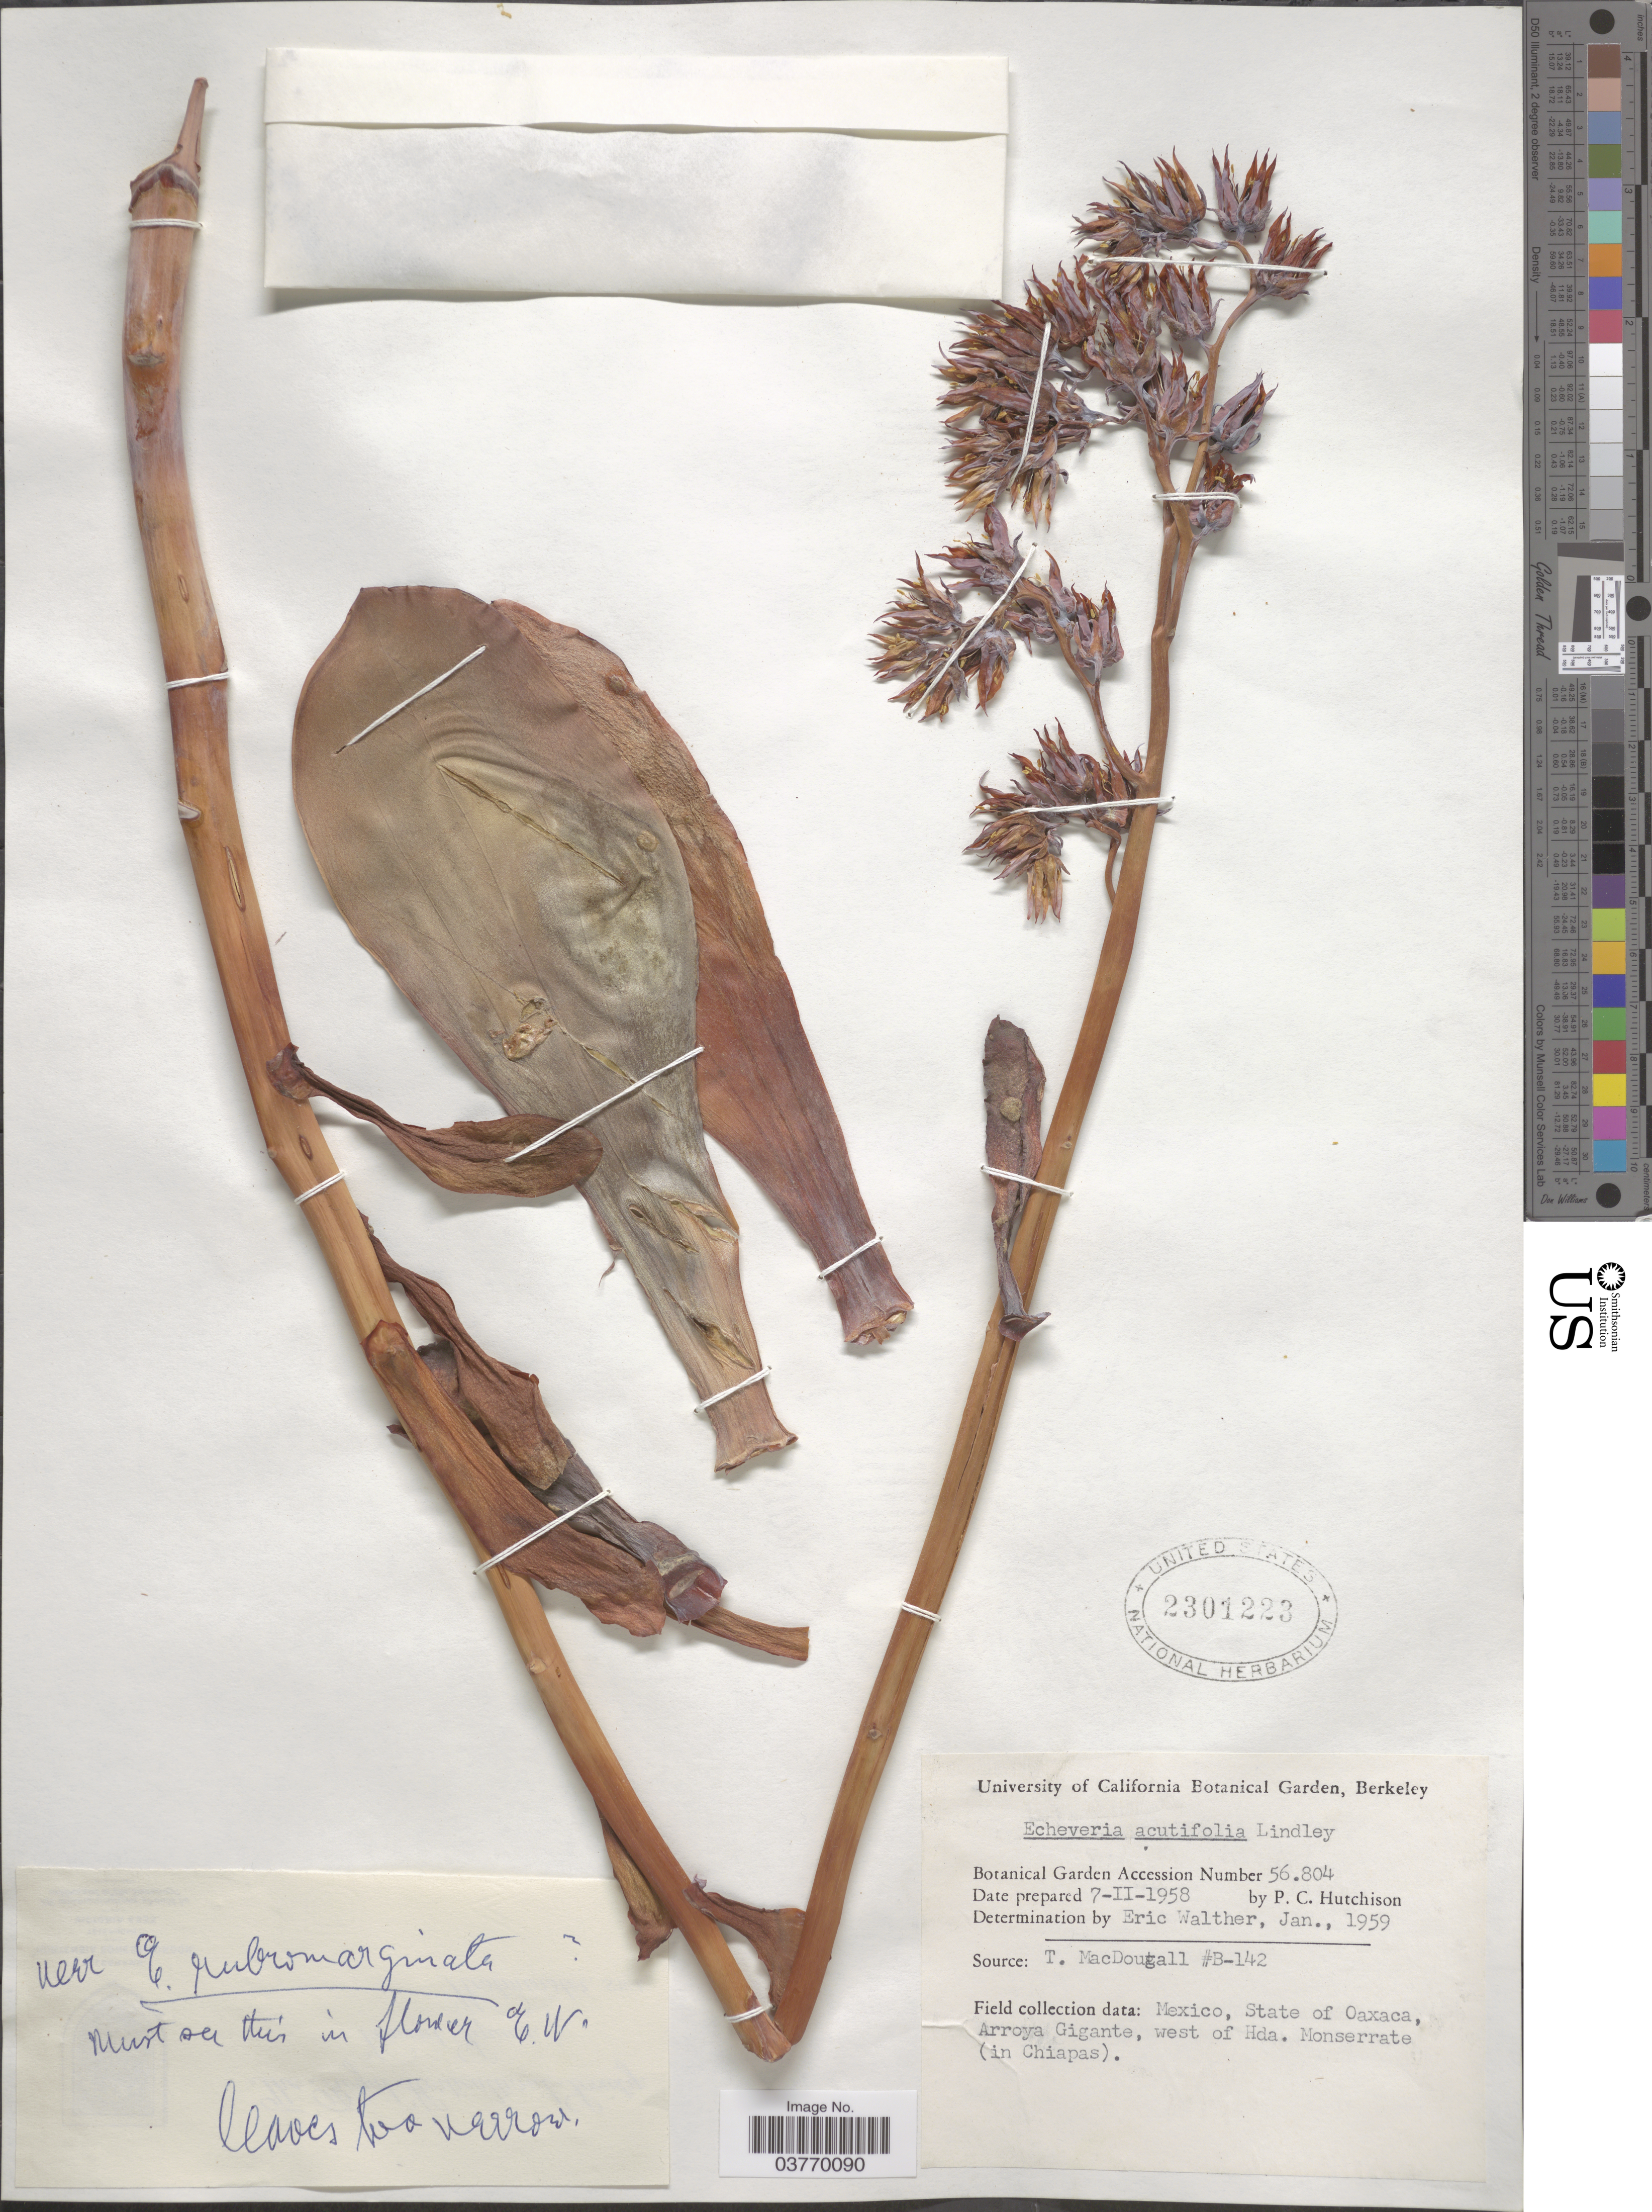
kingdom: Plantae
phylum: Tracheophyta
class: Magnoliopsida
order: Saxifragales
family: Crassulaceae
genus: Echeveria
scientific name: Echeveria acutifolia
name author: Lindl.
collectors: P. C. Hutchison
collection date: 1958-02-07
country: United States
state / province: California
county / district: Alameda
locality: University of California Botanical Garden, Berkeley.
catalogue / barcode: US 2301223